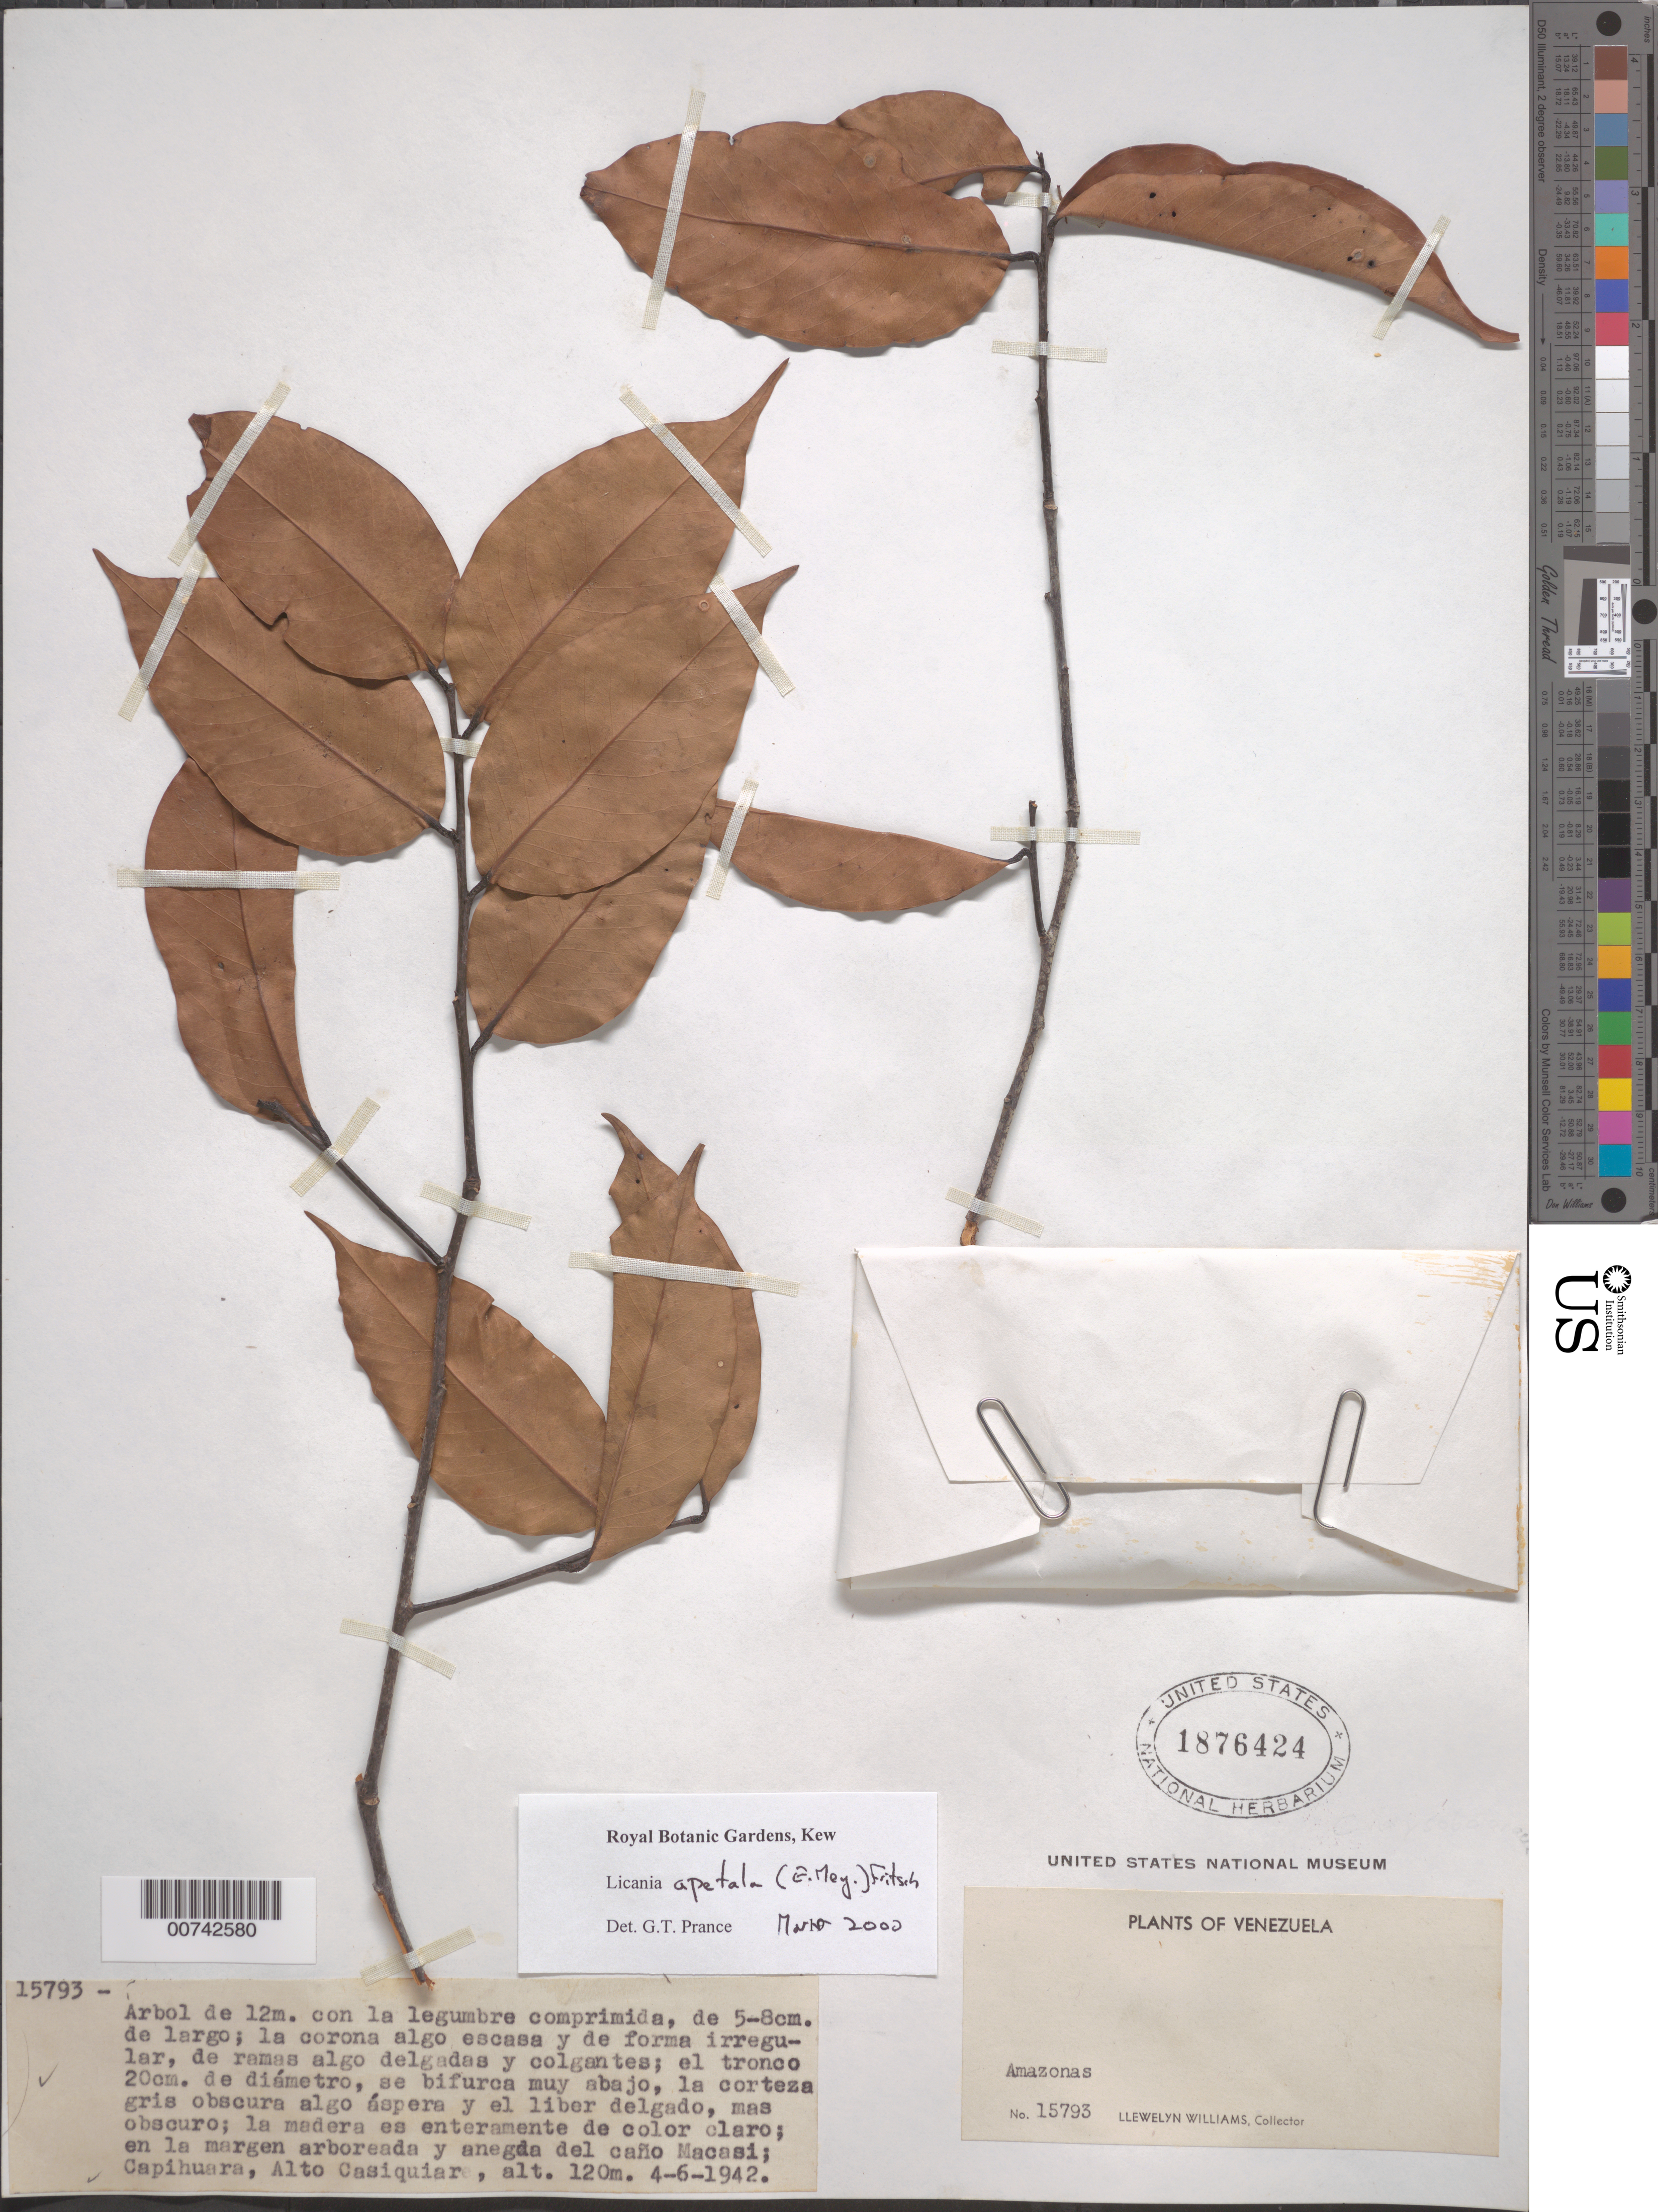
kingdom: Plantae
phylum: Tracheophyta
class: Magnoliopsida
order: Malpighiales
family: Chrysobalanaceae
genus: Leptobalanus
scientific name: Leptobalanus apetalus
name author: (E. Mey.) Sothers & Prance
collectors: Ll. Williams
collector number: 15793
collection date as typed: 4-Jun-42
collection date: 1942-06-04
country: Venezuela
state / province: Amazonas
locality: Caño Macasí, Capihuara, Alto Casiquiare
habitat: Margen anegada y arbores del cano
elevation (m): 120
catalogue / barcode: US 1876424